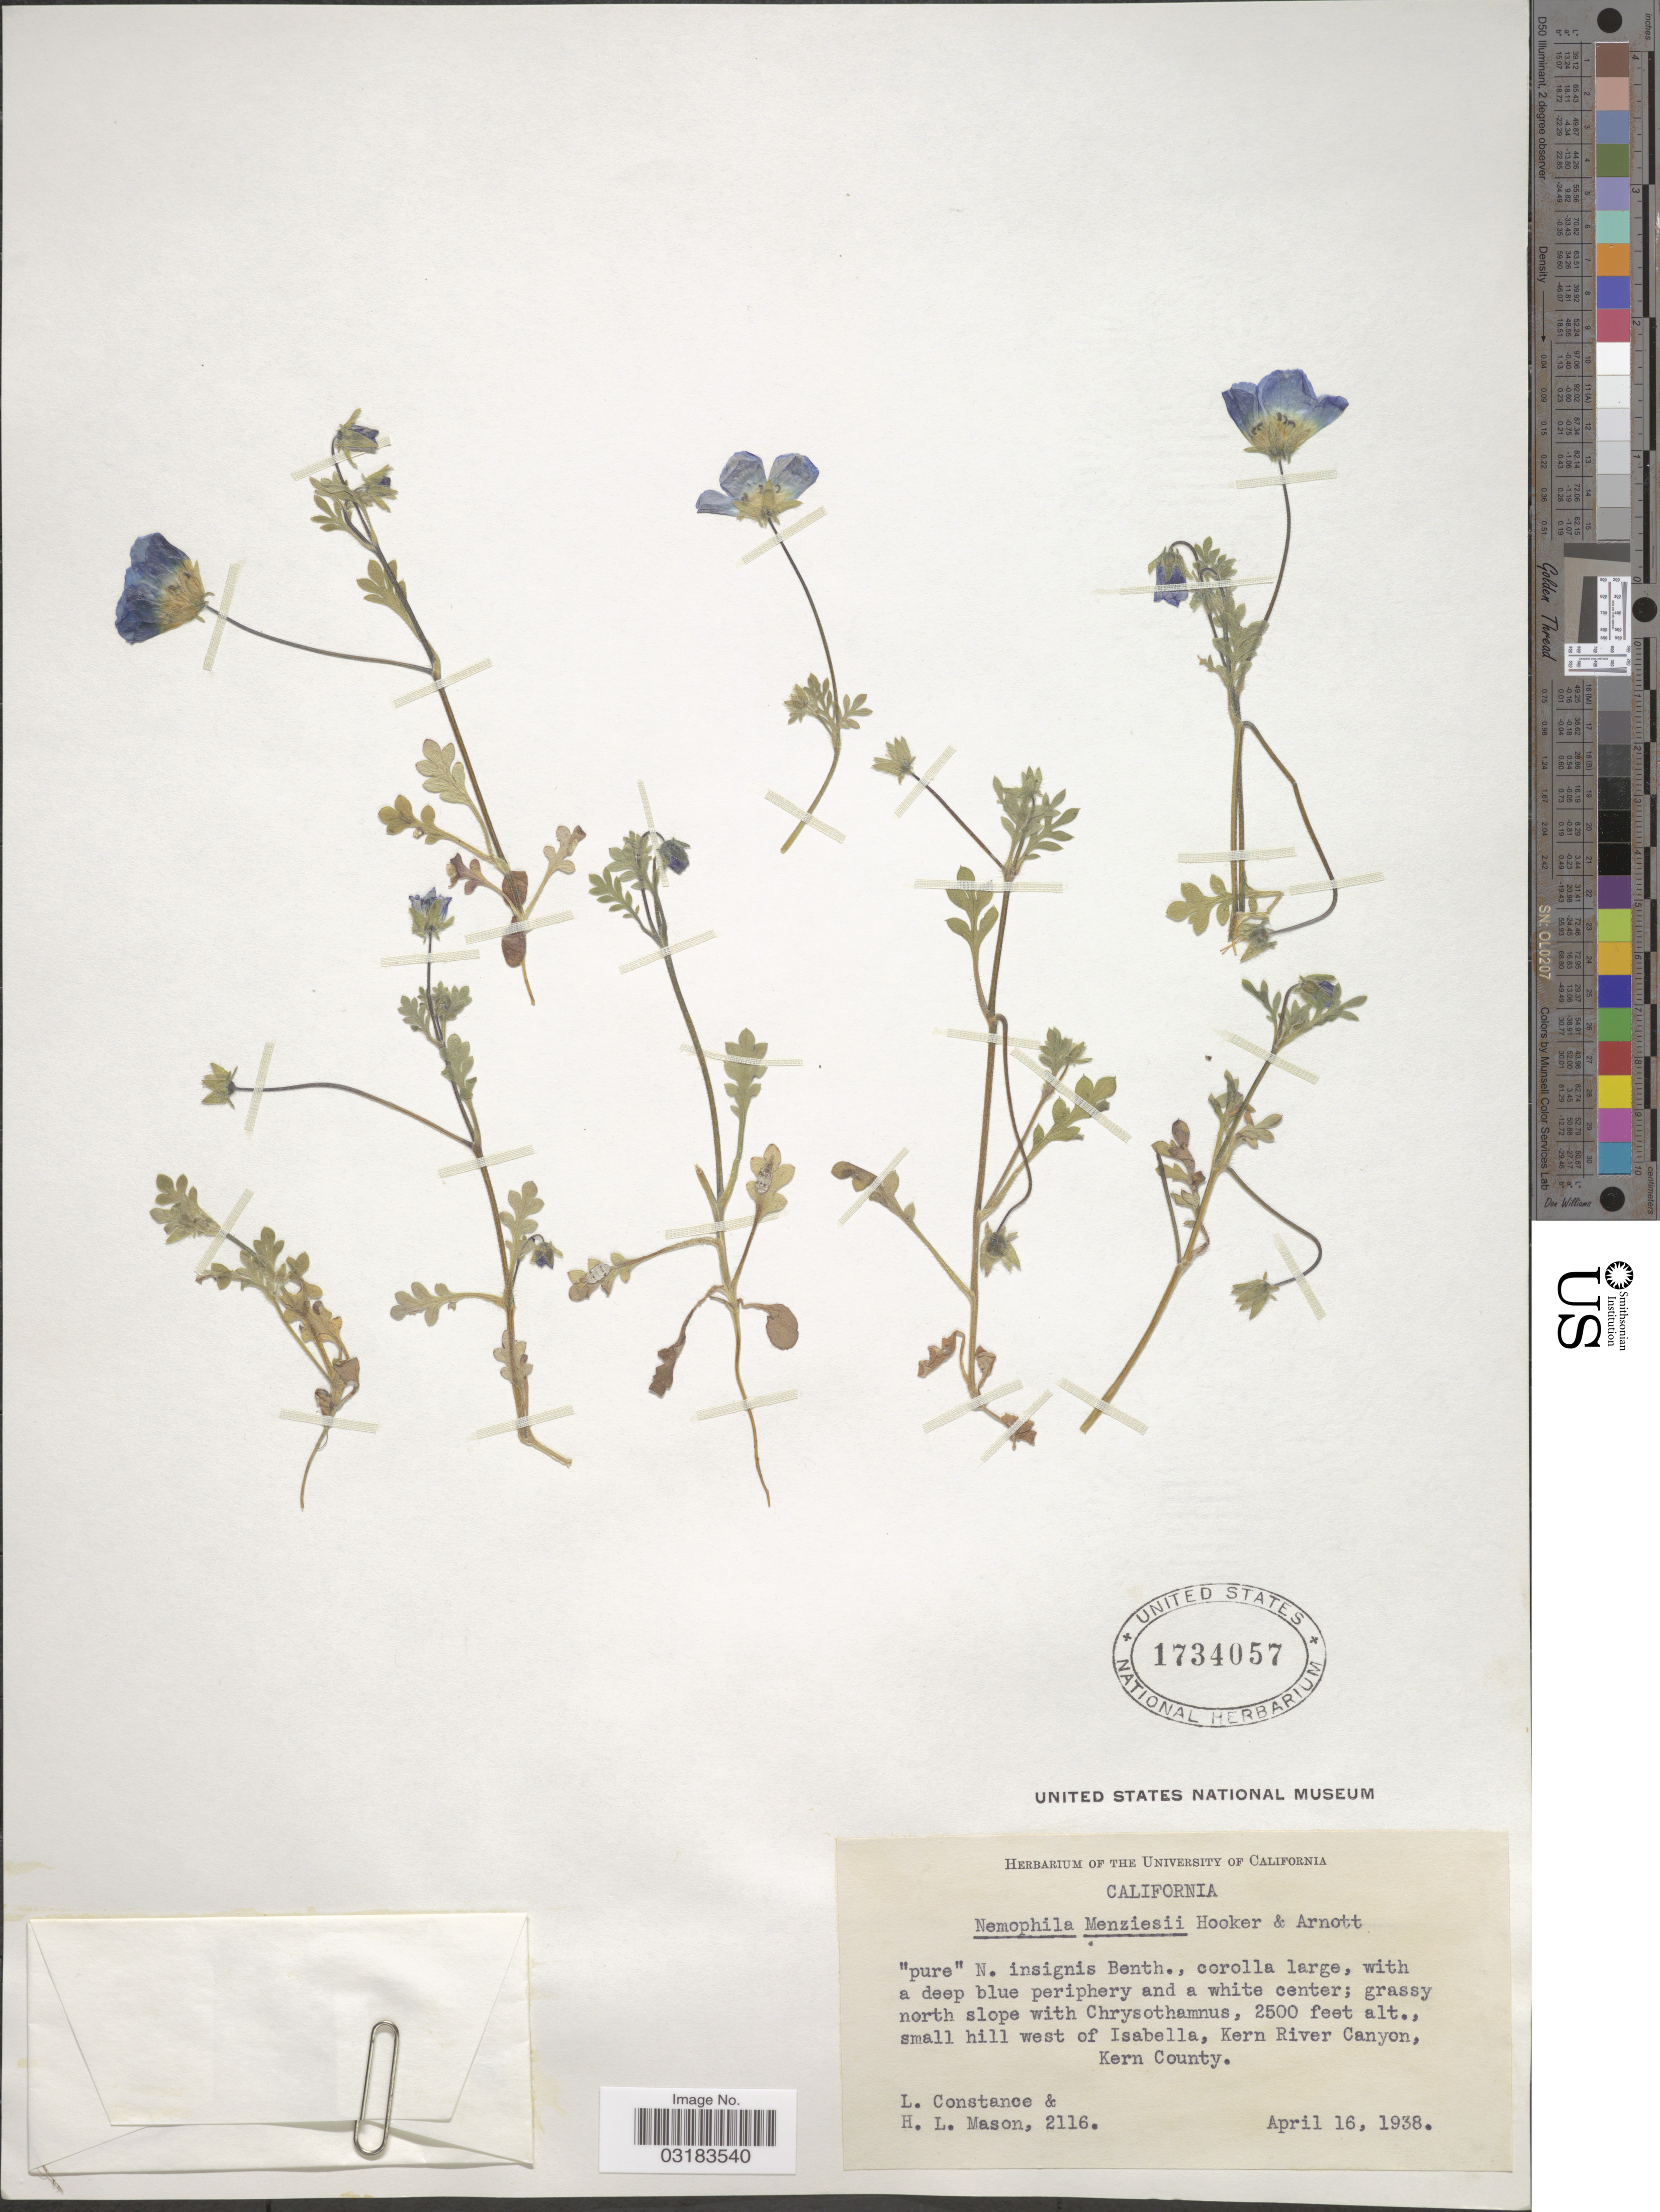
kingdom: Plantae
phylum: Tracheophyta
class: Magnoliopsida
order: Boraginales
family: Hydrophyllaceae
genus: Nemophila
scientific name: Nemophila menziesii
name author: Hook. & Arn.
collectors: L. Constance & H. L. Mason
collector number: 2116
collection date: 1938-04-16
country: United States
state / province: California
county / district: Kern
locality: Small hill west of Isabella, Kern River Canyon, Kern County.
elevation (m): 762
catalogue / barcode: US 1734057